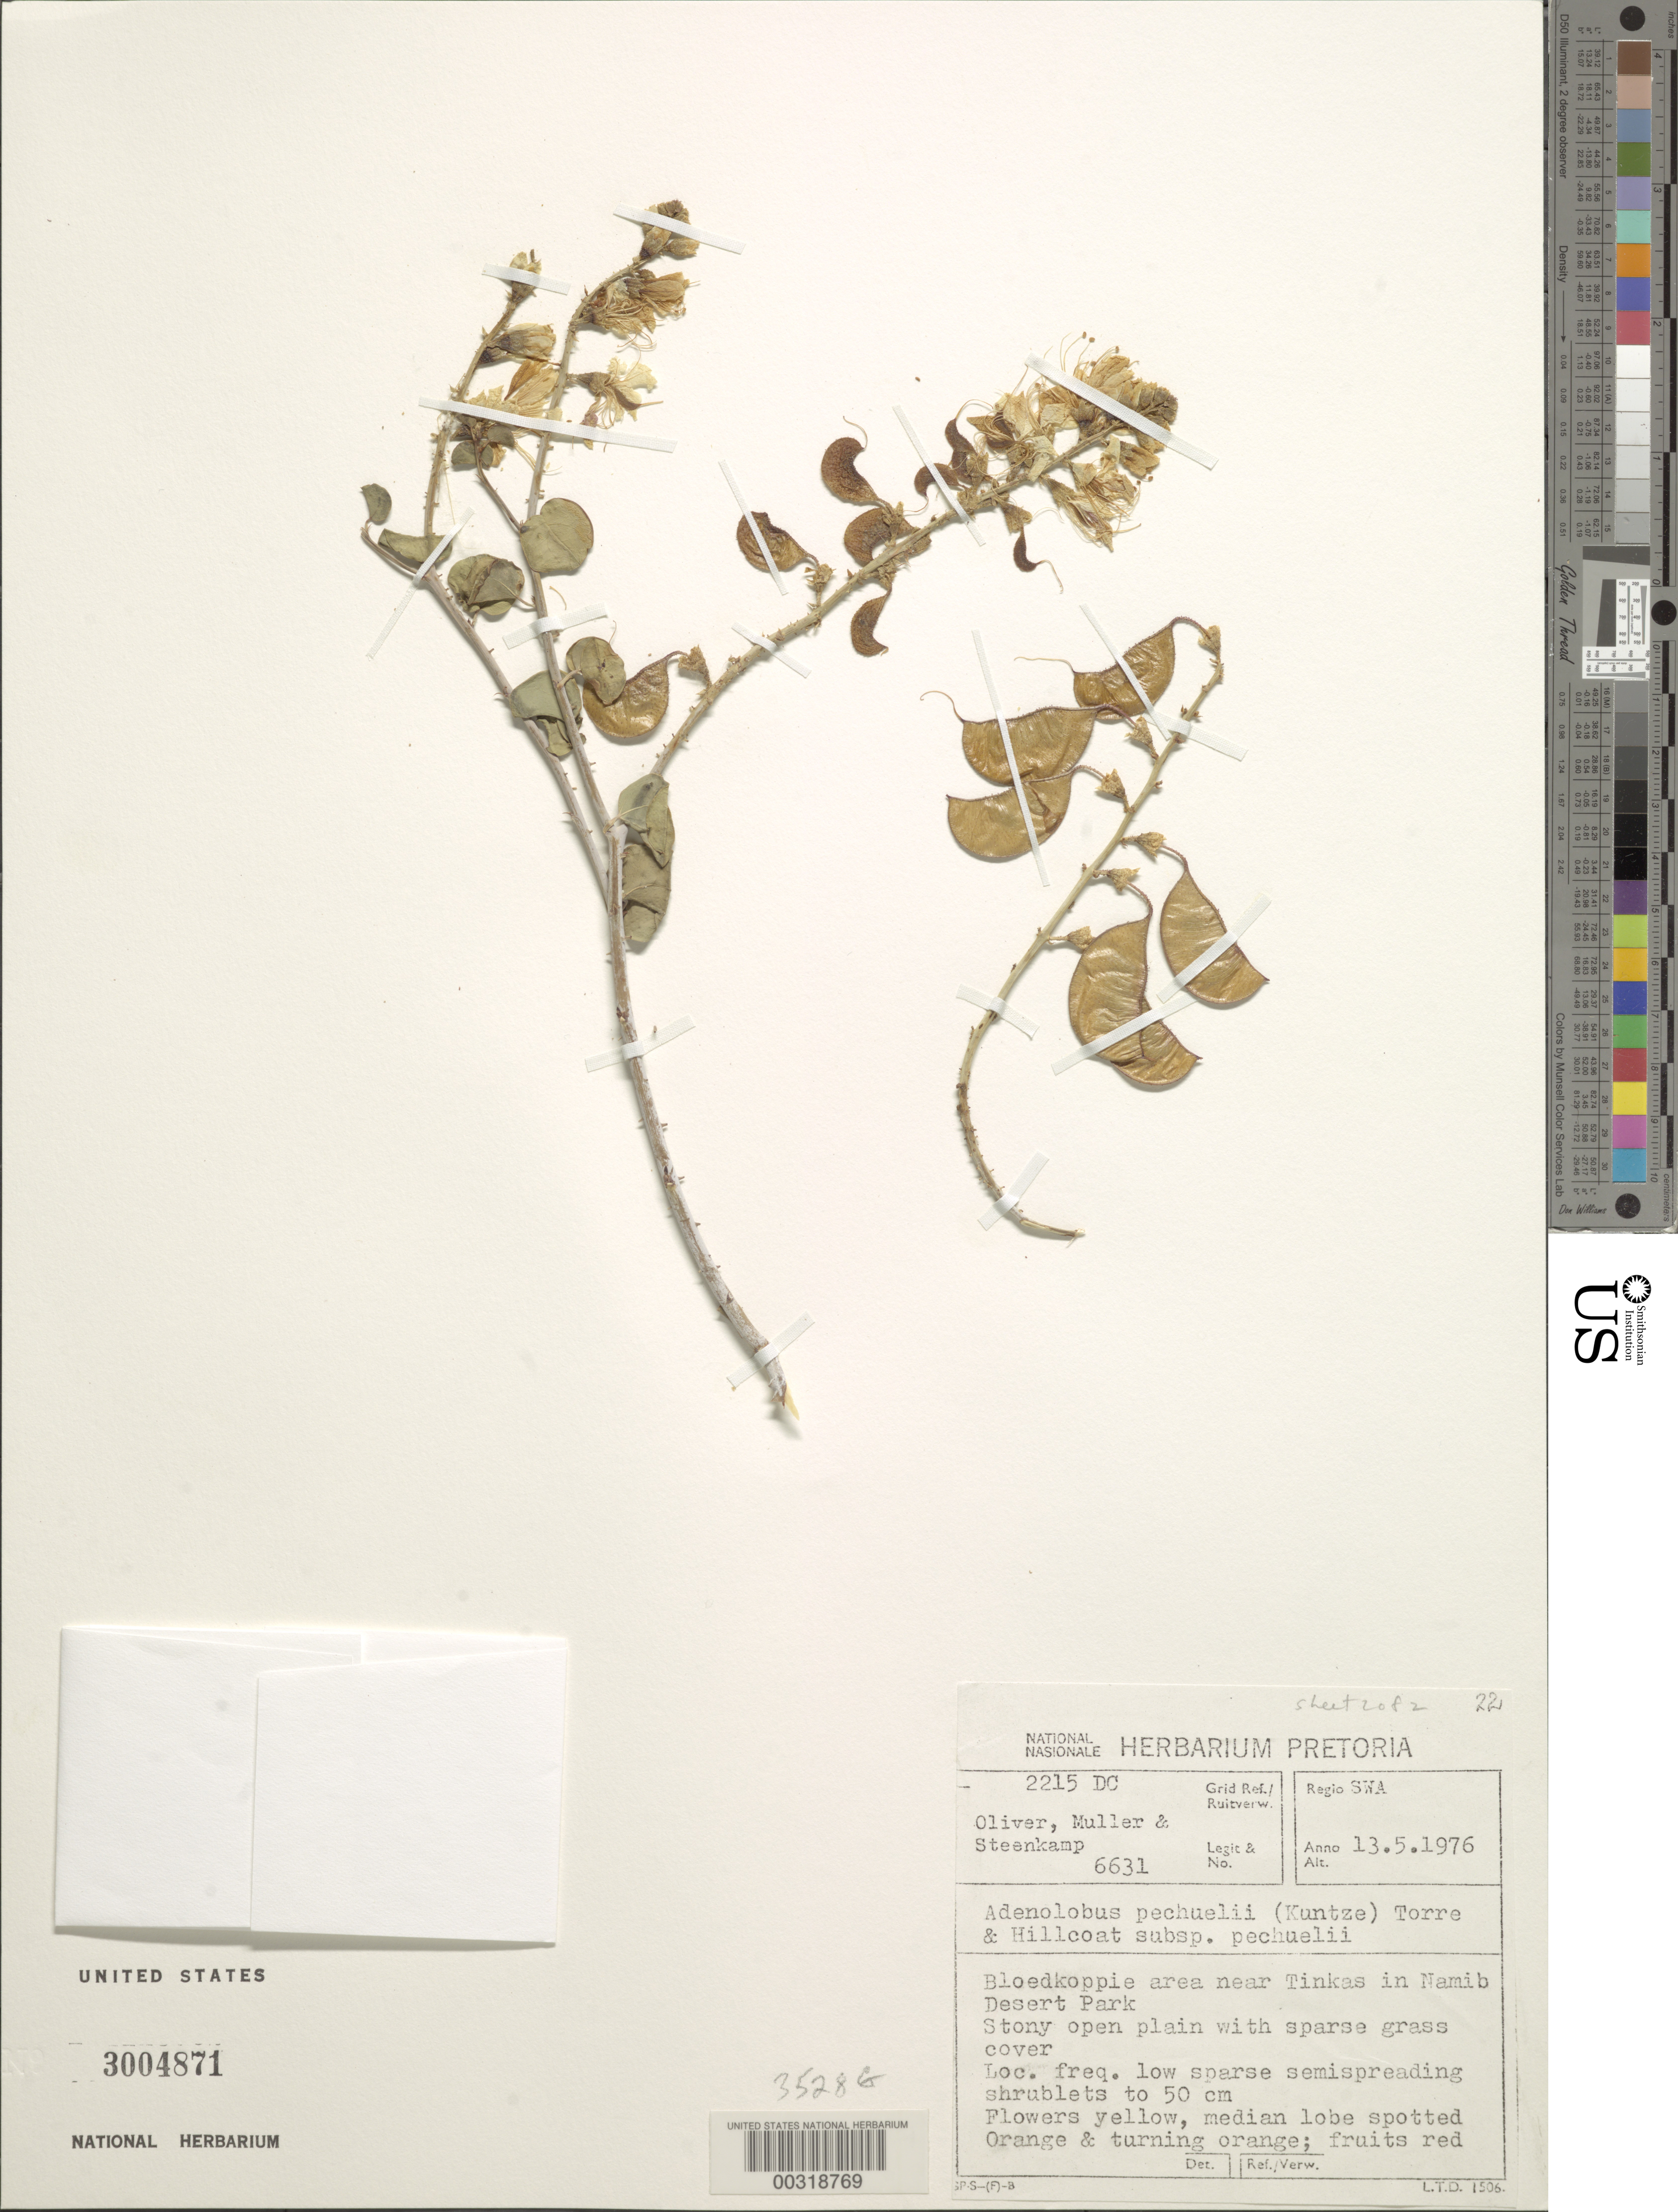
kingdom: Plantae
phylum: Tracheophyta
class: Magnoliopsida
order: Fabales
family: Fabaceae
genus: Adenolobus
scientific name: Adenolobus pechuelii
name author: (Kuntze) Torre & Hillc.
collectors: Oliver, --, C. H. Muller & -- Steenkamp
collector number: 6631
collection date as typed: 13 May 1976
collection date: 1976-05-13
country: Namibia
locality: Bloedkoppie area near tinkas in namib desert park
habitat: Stony open plain with sparse grass cover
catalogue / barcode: US 3004871